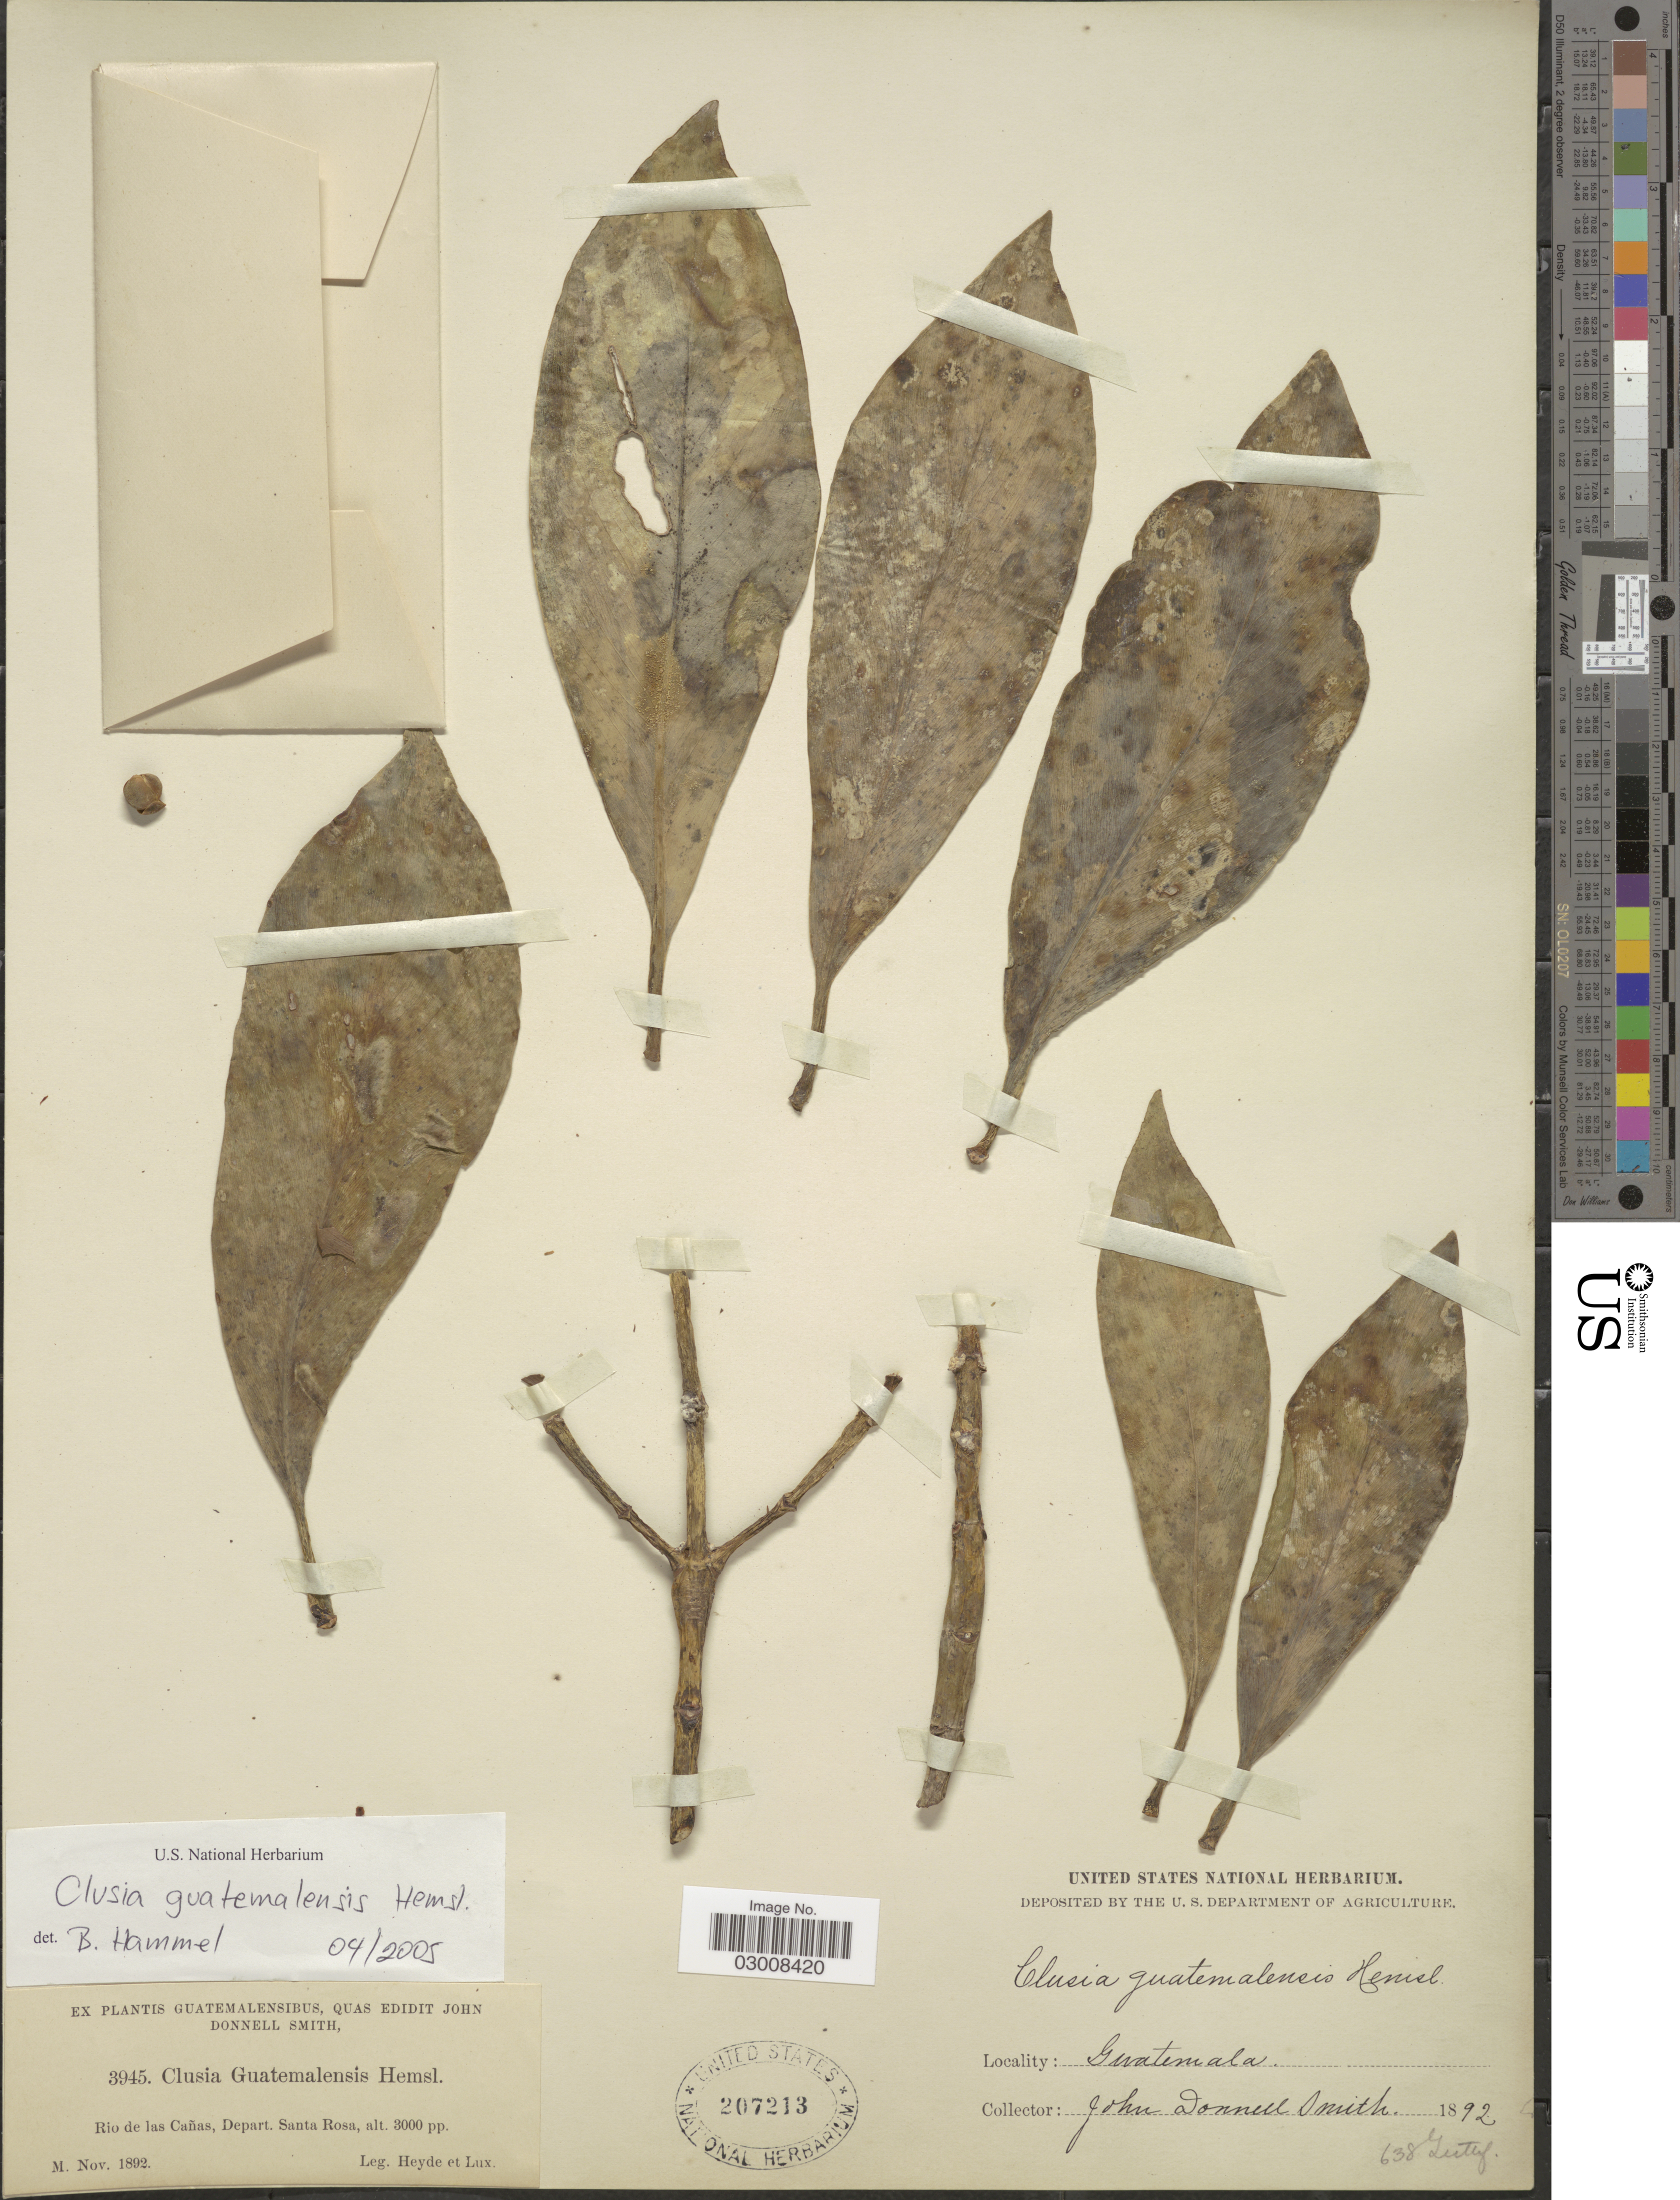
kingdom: Plantae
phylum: Tracheophyta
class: Magnoliopsida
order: Malpighiales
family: Clusiaceae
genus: Clusia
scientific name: Clusia guatemalensis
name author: Hemsl.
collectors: Heyde & Lux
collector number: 3945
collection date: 1892-11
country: Guatemala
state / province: Santa Rosa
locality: Rio de las Cañas, Depart. Santa Rosa.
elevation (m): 914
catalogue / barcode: US 207213